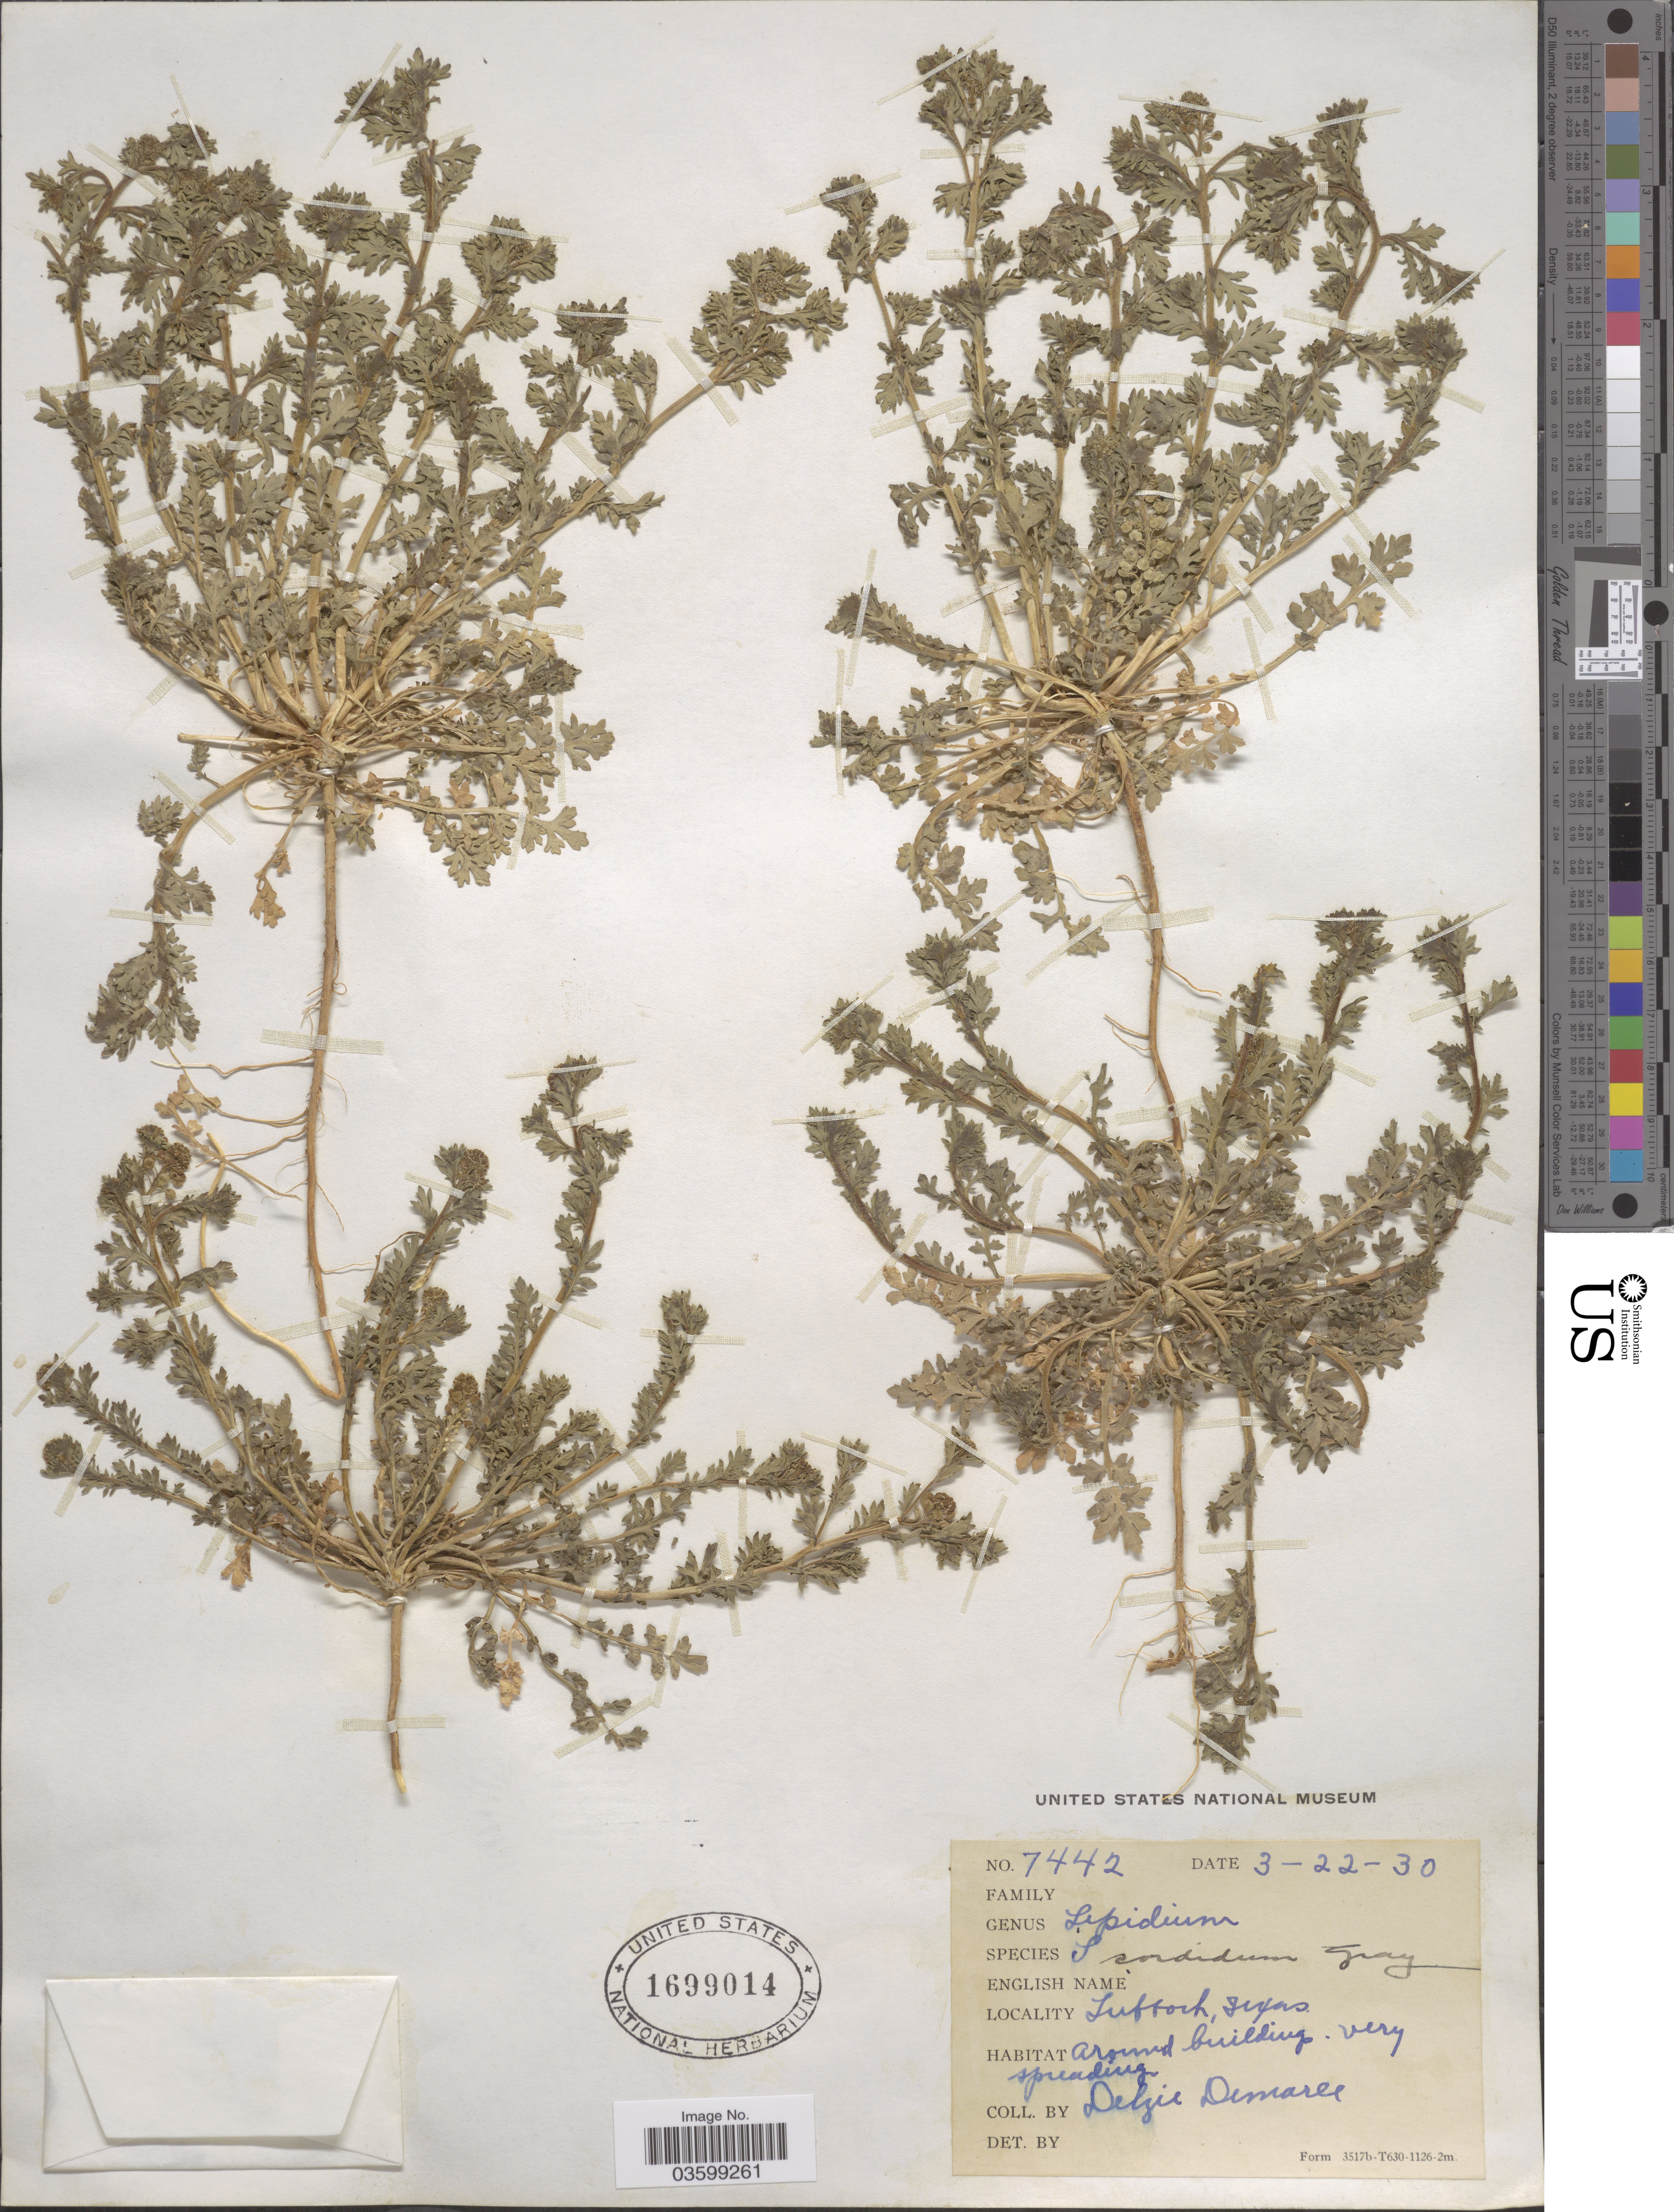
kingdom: Plantae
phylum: Tracheophyta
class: Magnoliopsida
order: Brassicales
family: Brassicaceae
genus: Lepidium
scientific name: Lepidium sordidum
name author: A. Gray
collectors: D. Demaree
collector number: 7442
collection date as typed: Transcribed d/m/y: 22/3/30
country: United States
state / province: Texas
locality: Lubbock.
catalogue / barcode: US 1699014